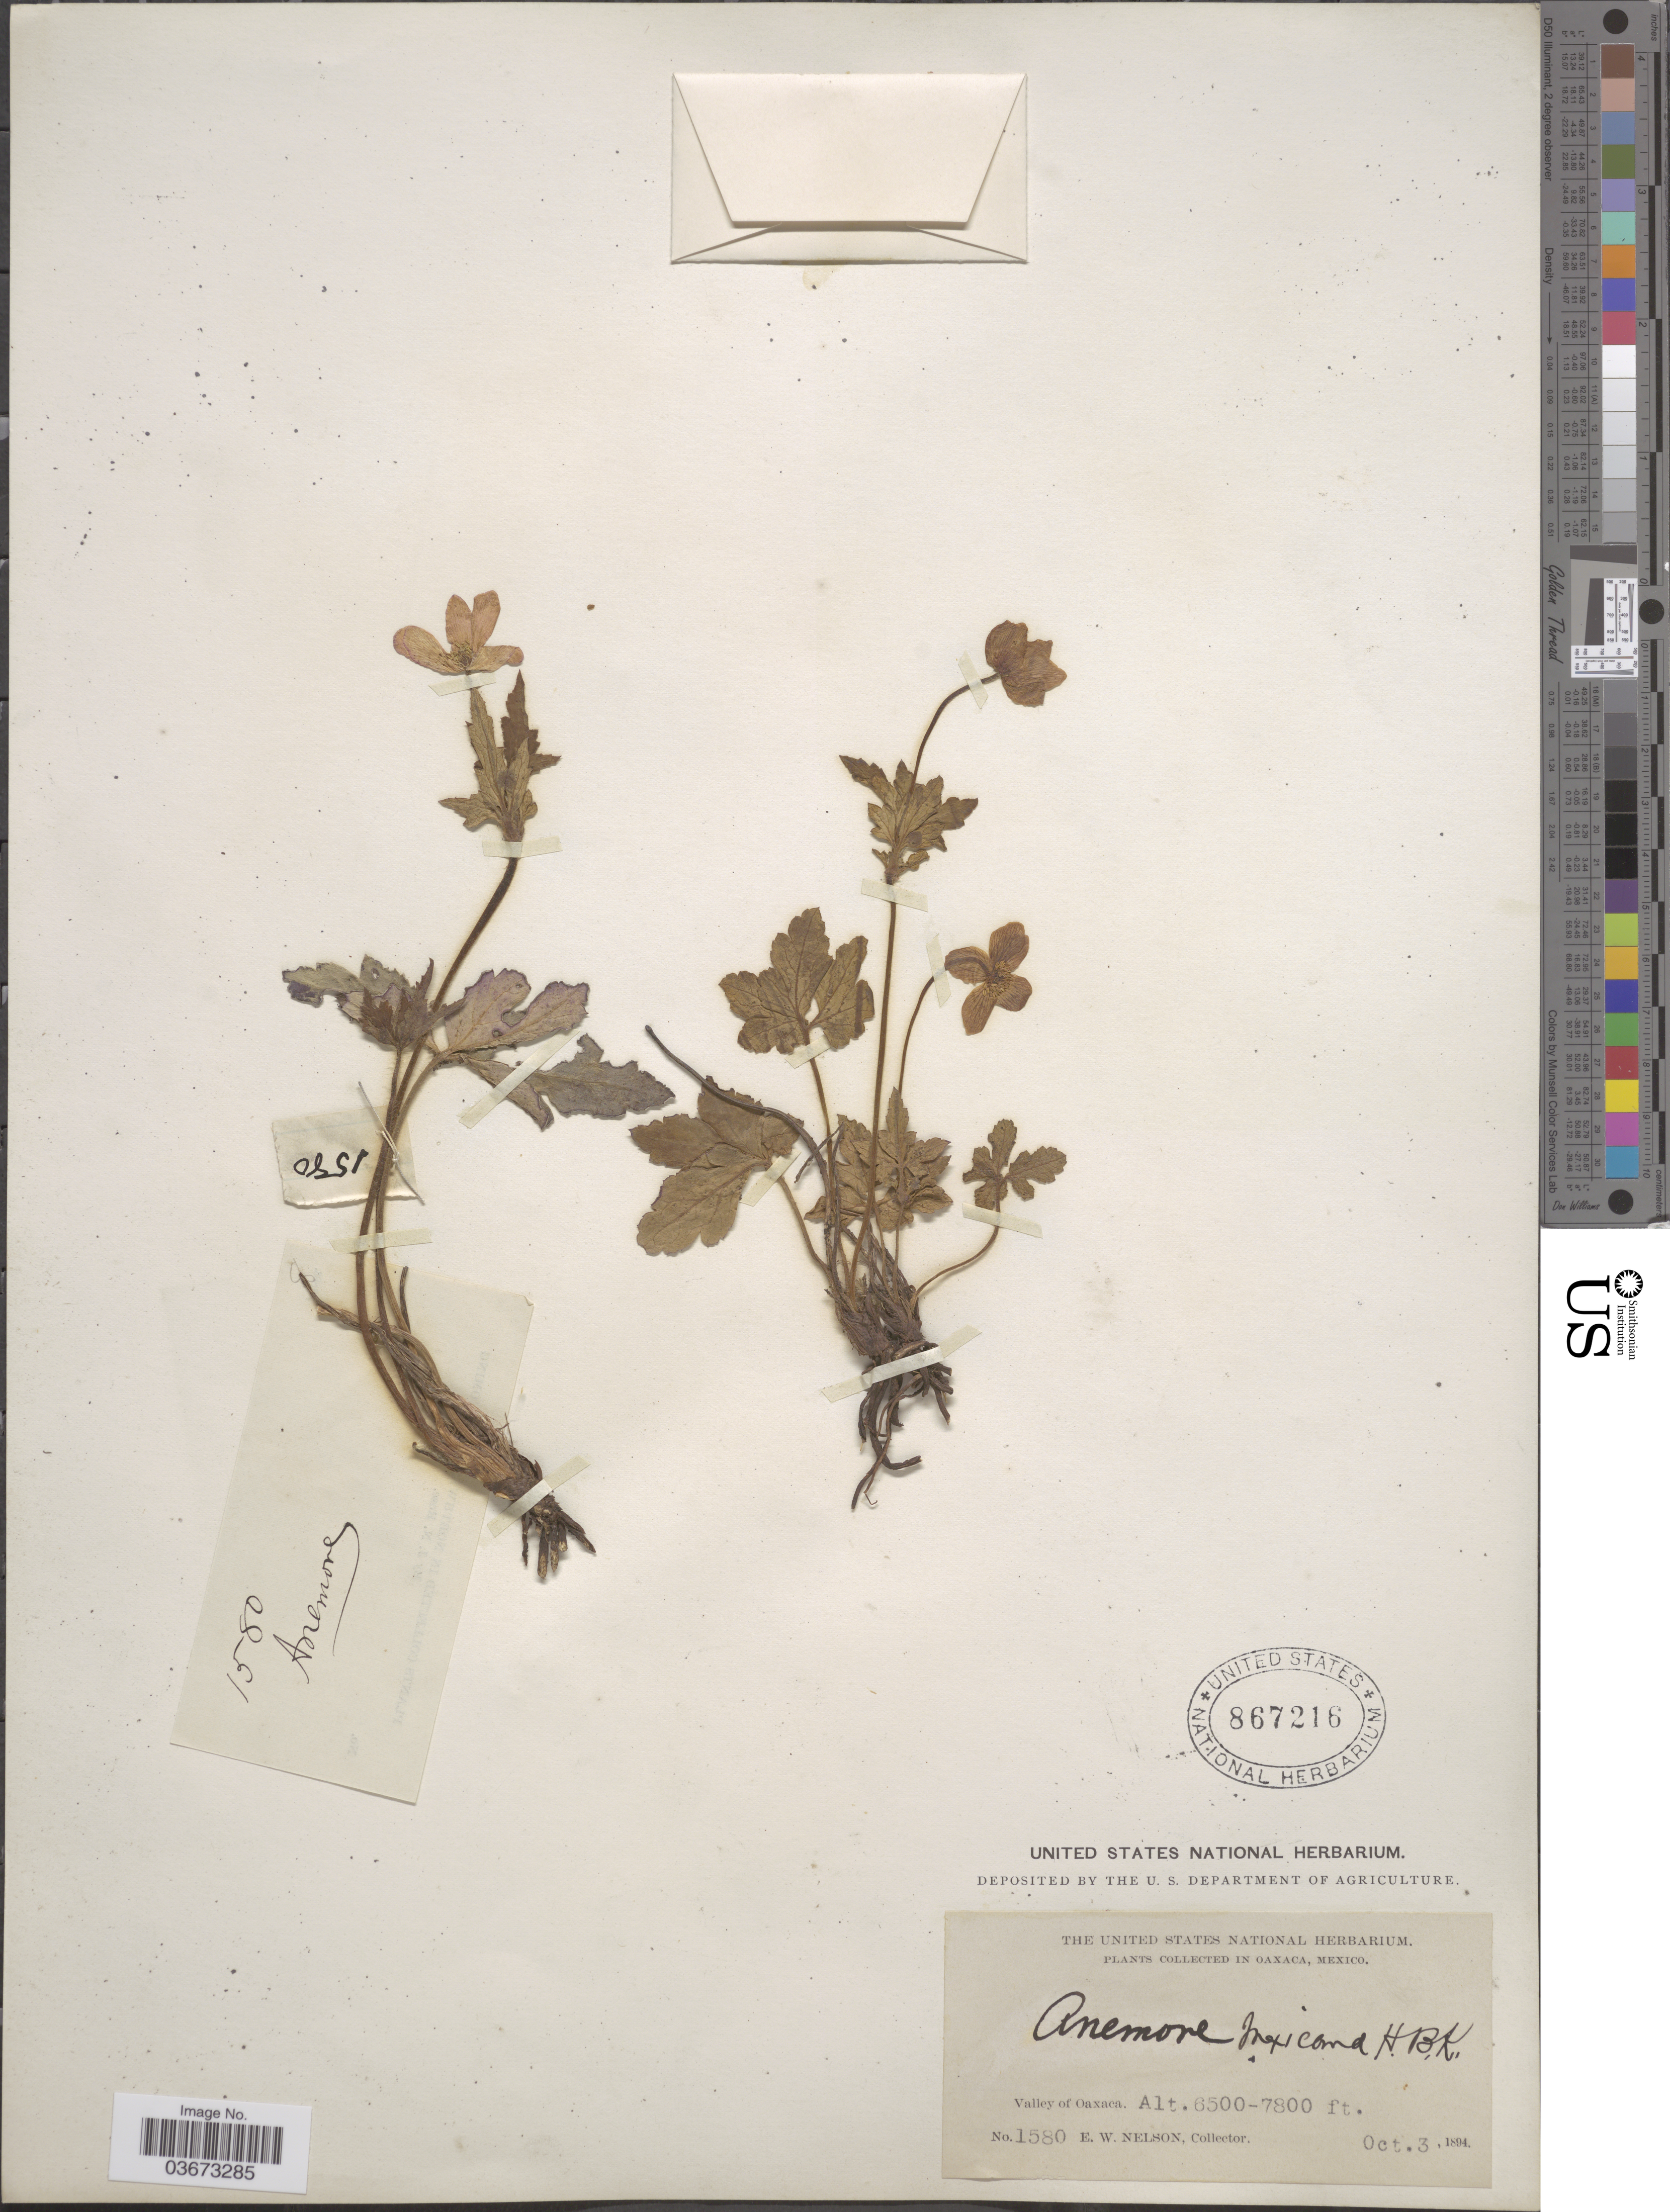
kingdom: Plantae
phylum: Tracheophyta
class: Magnoliopsida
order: Ranunculales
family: Ranunculaceae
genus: Anemone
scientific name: Anemone mexicana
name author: Kunth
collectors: E. W. Nelson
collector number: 1580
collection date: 1894-10-03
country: Mexico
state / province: Oaxaca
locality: Valley of Oaxaca.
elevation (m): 1981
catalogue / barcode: US 867216